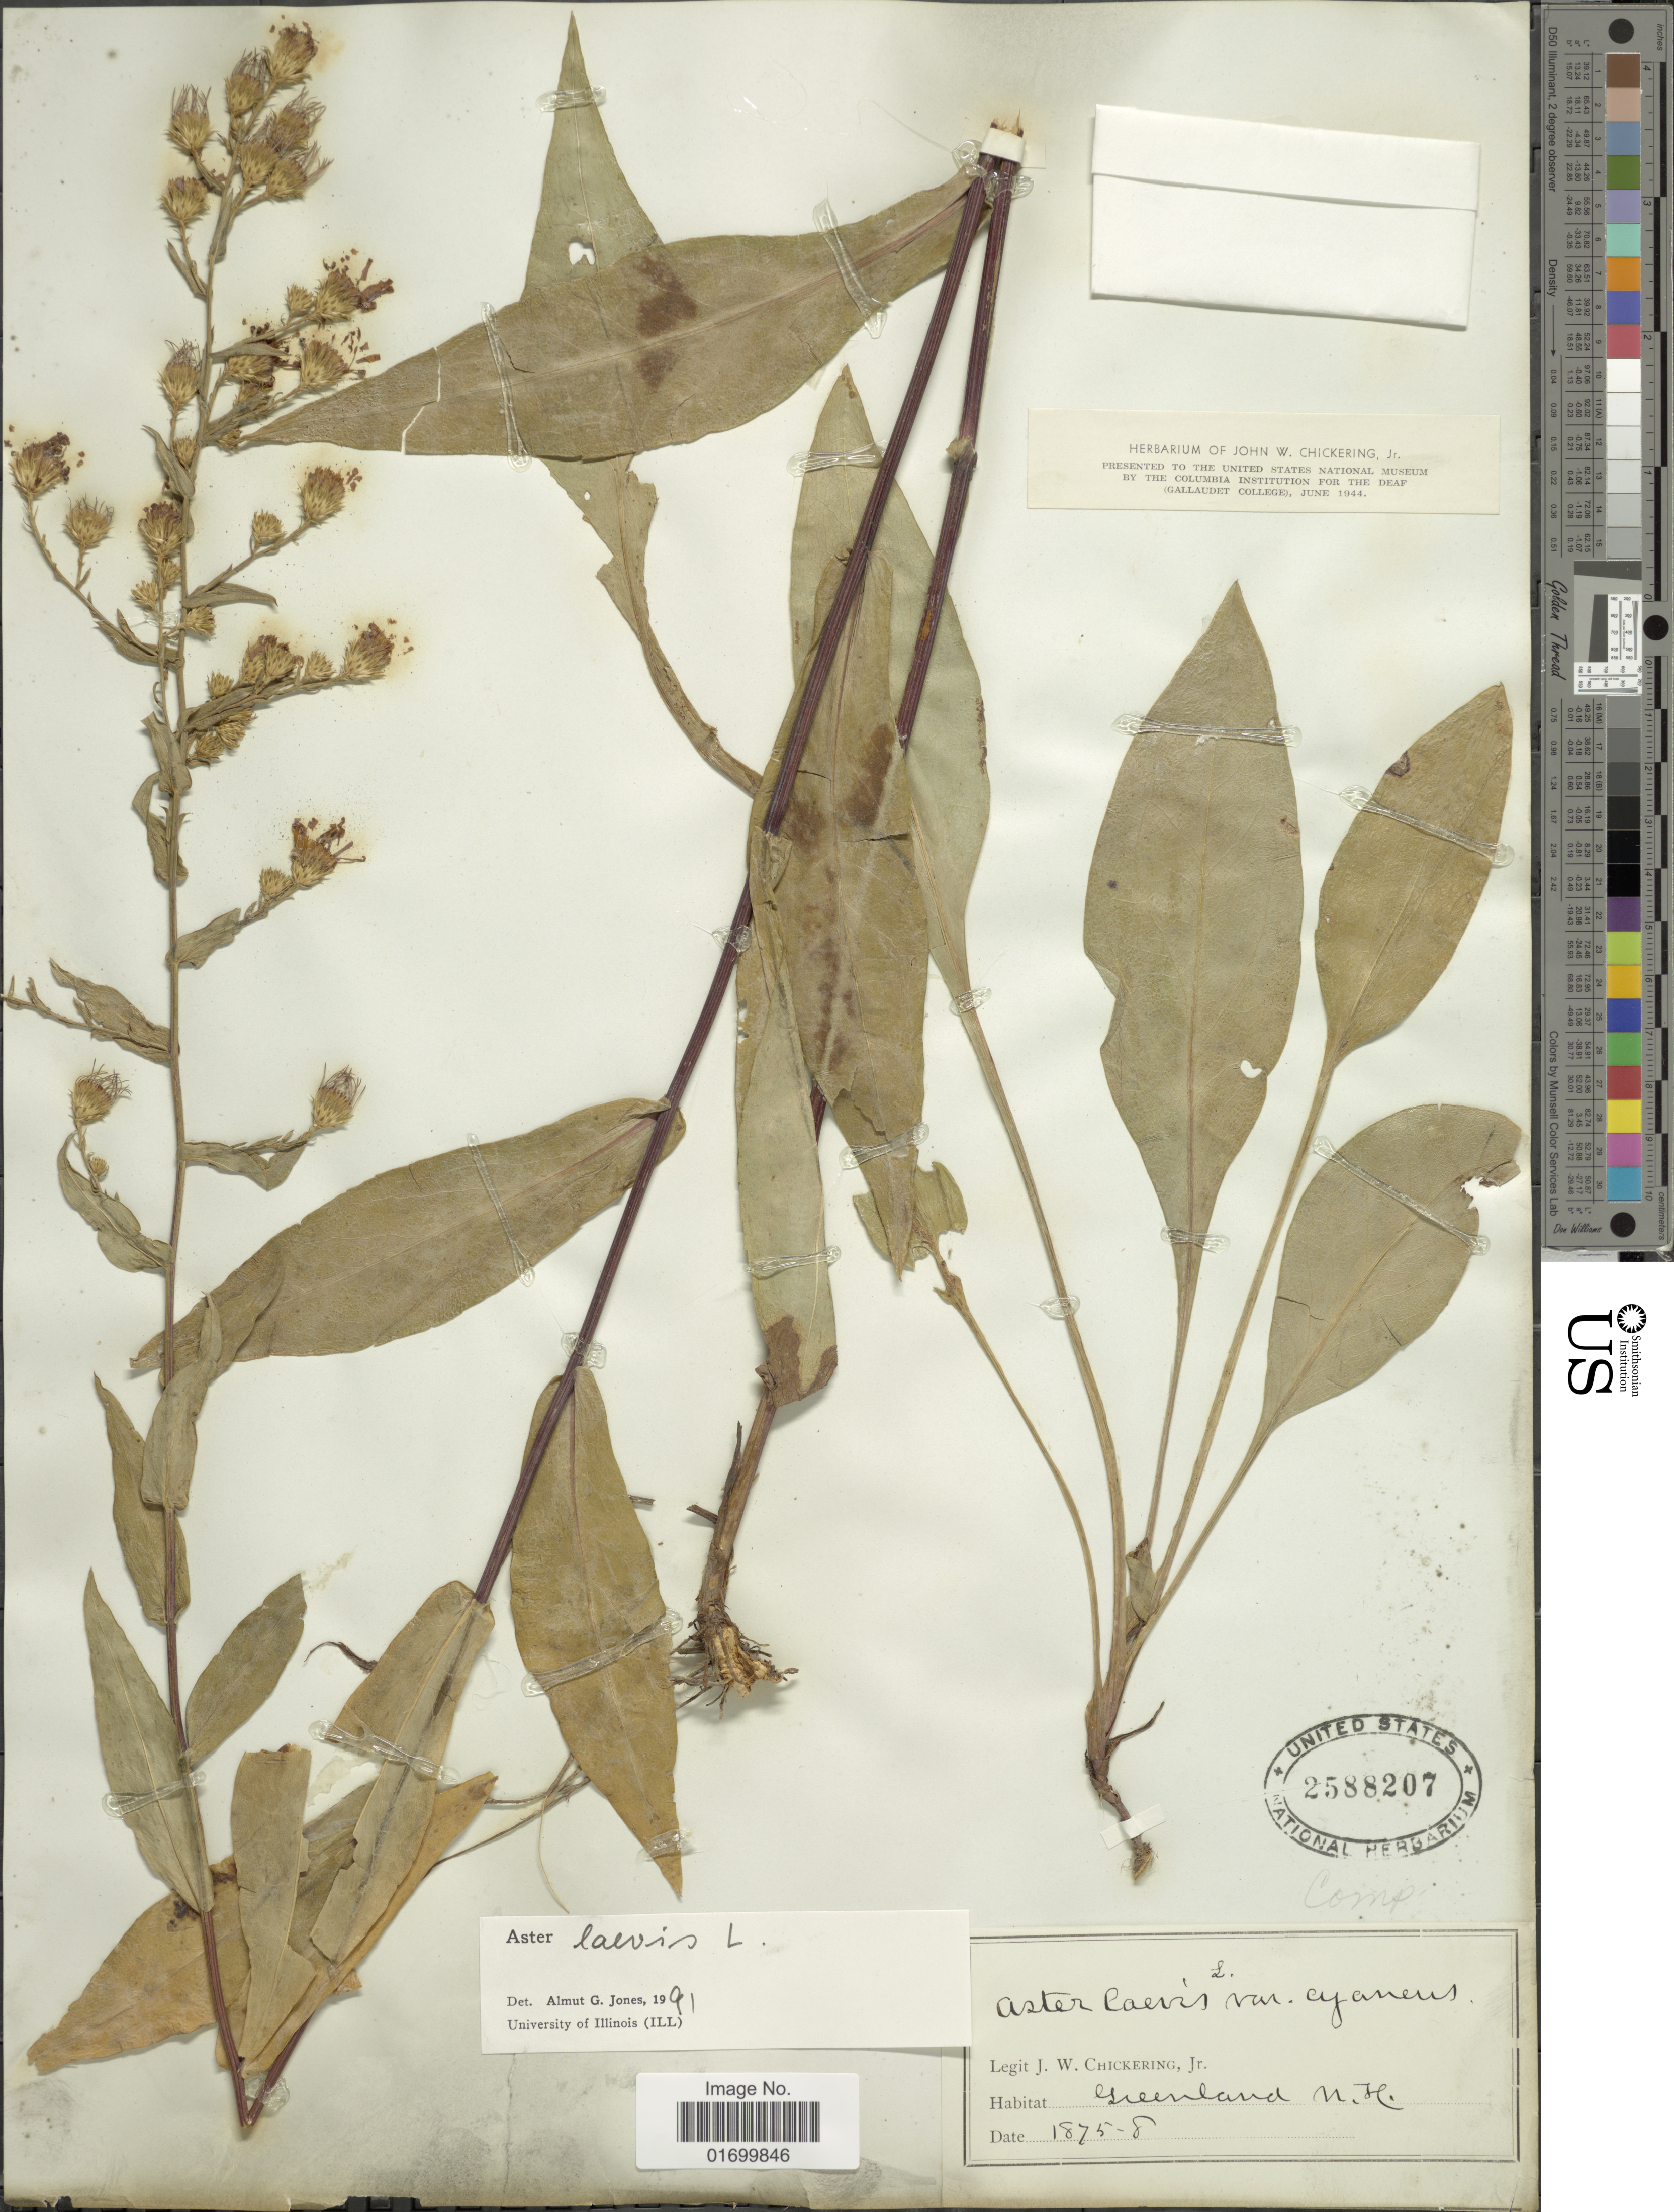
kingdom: Plantae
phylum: Tracheophyta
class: Magnoliopsida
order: Asterales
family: Asteraceae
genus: Symphyotrichum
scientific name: Symphyotrichum laeve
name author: (L.) Á. Löve & D. Löve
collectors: J. Chickering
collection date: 1875/1878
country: United States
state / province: New Hampshire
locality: Greenland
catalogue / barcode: US 2588207